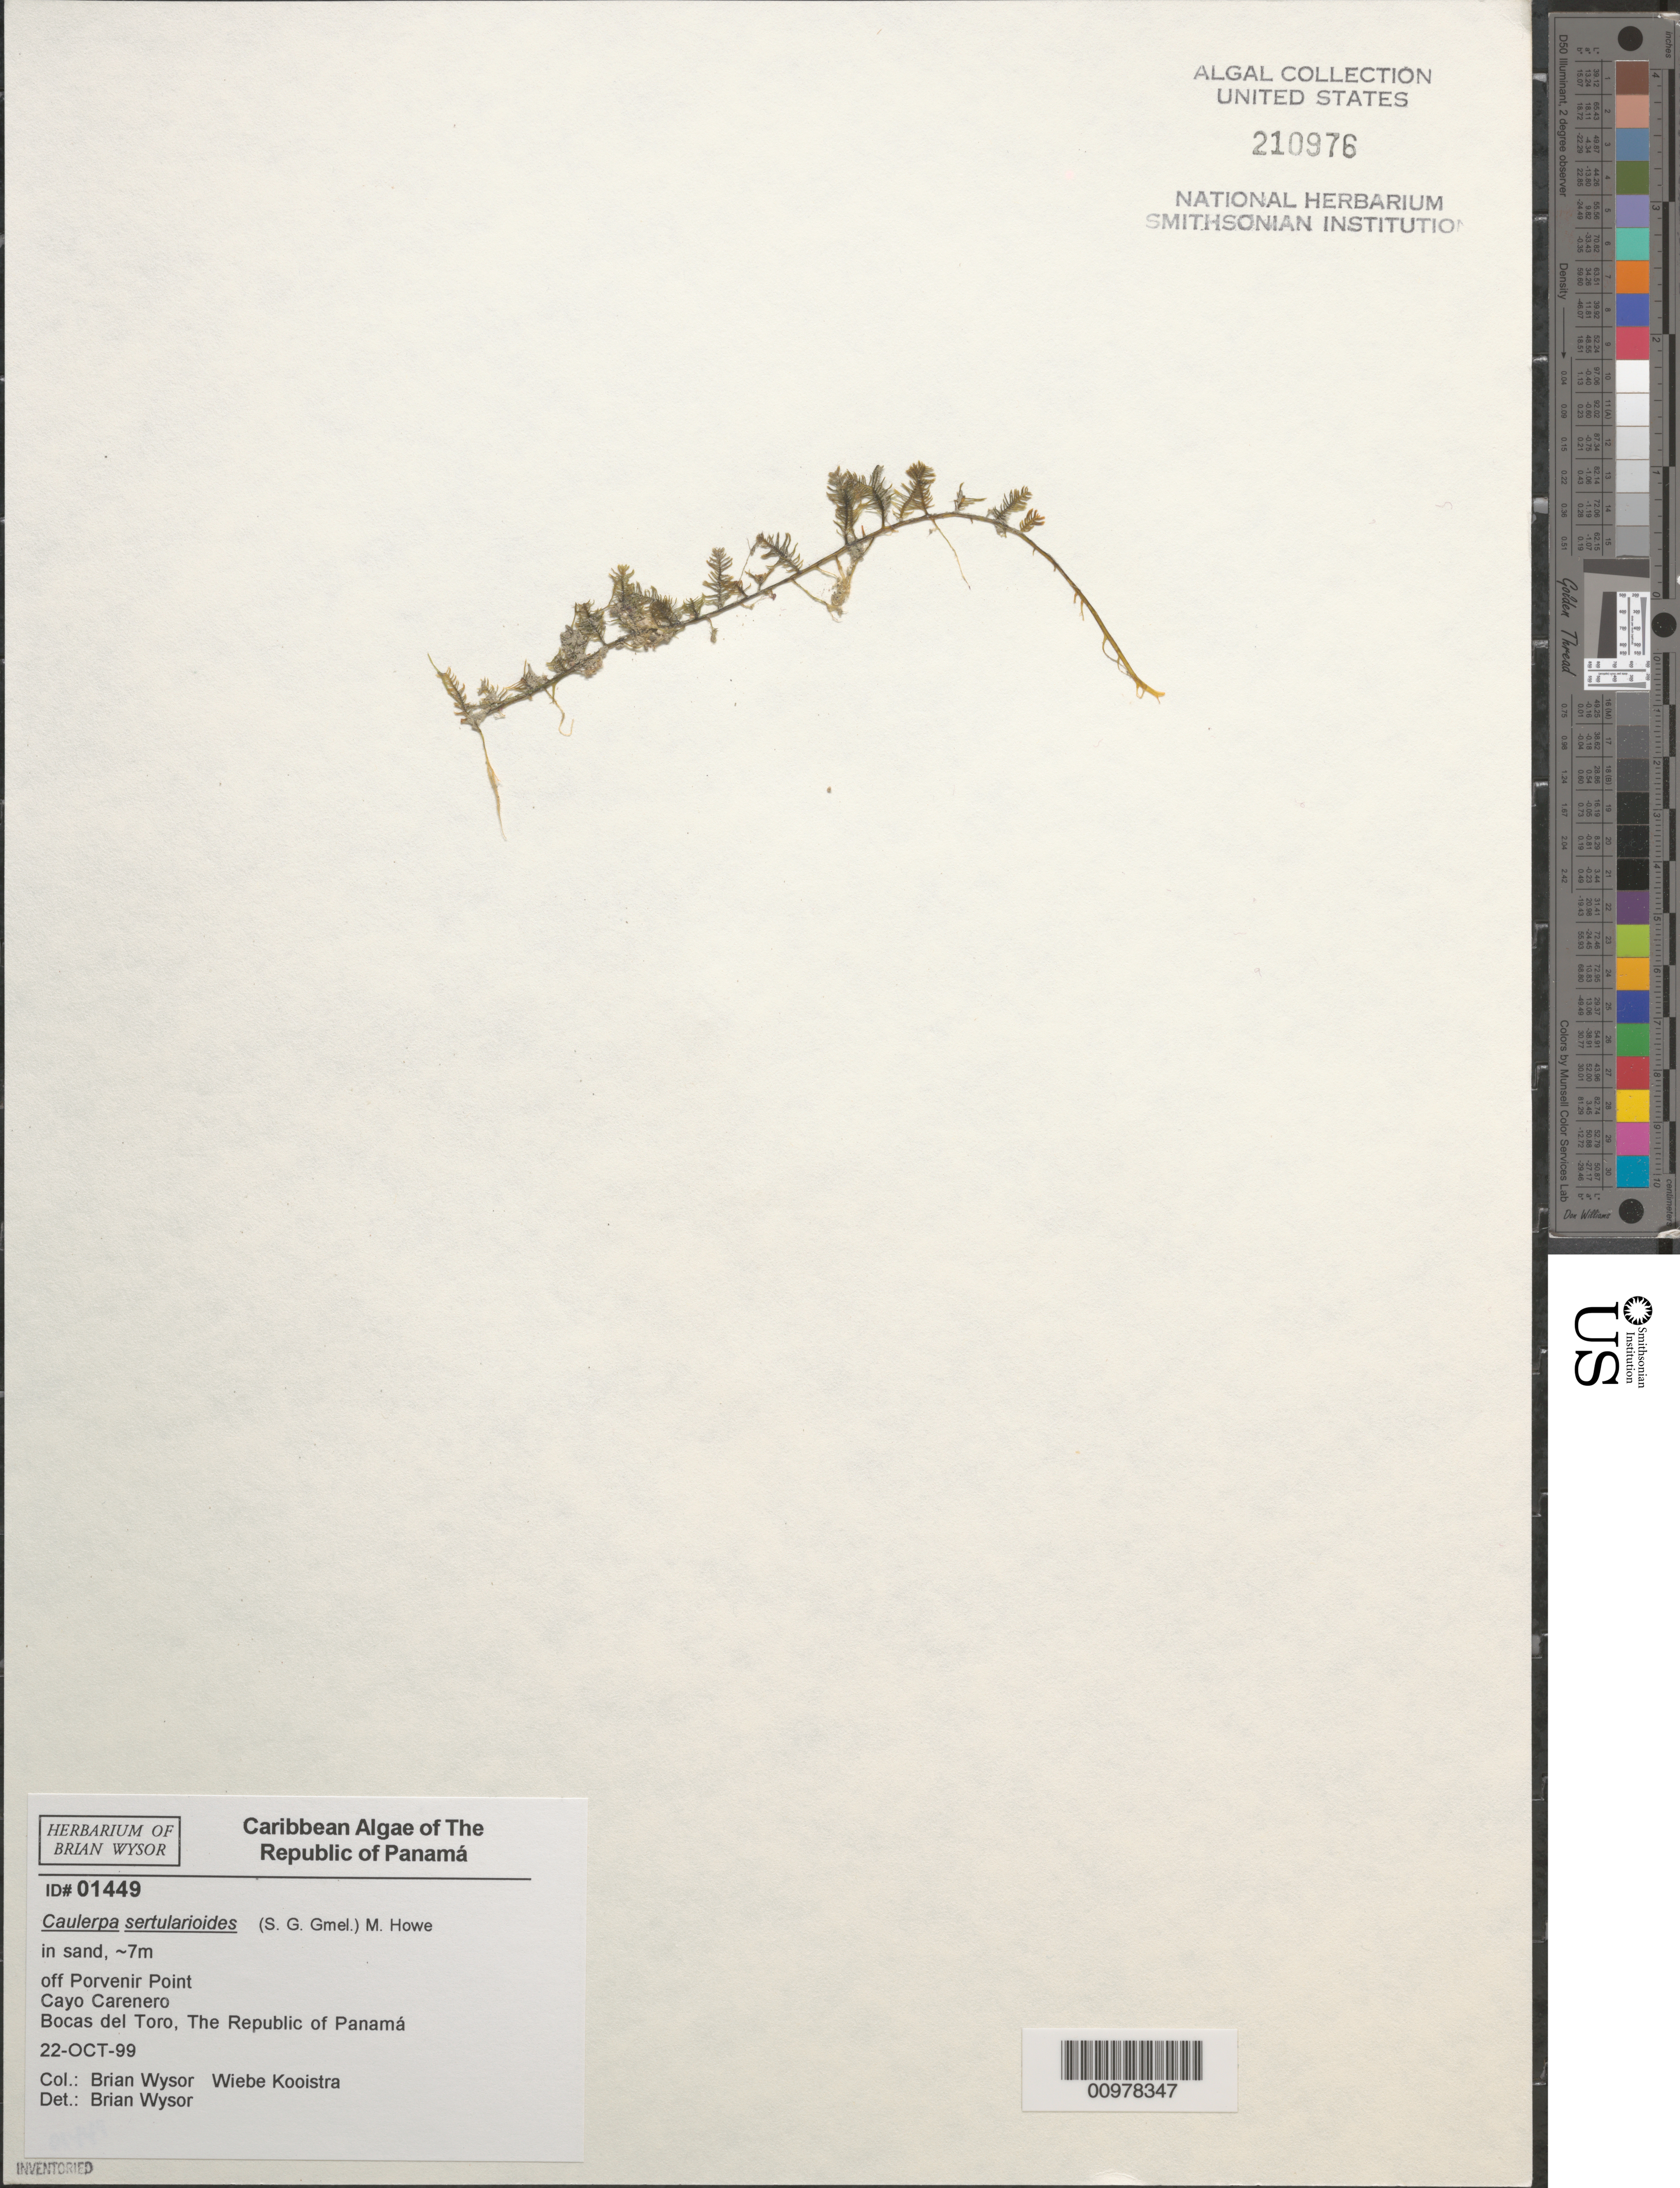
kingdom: Plantae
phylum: Chlorophyta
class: Ulvophyceae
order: Bryopsidales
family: Caulerpaceae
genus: Caulerpa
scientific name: Caulerpa sertularioides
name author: (S.G. Gmel.) M. Howe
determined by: Wysor, B.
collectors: B. Wysor & W. Kooistra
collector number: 01449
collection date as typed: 22 Oct 1999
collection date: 1999-10-22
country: Panama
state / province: Bocas del Toro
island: Cayo Carenero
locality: Off Porvenir Point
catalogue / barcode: US 210976